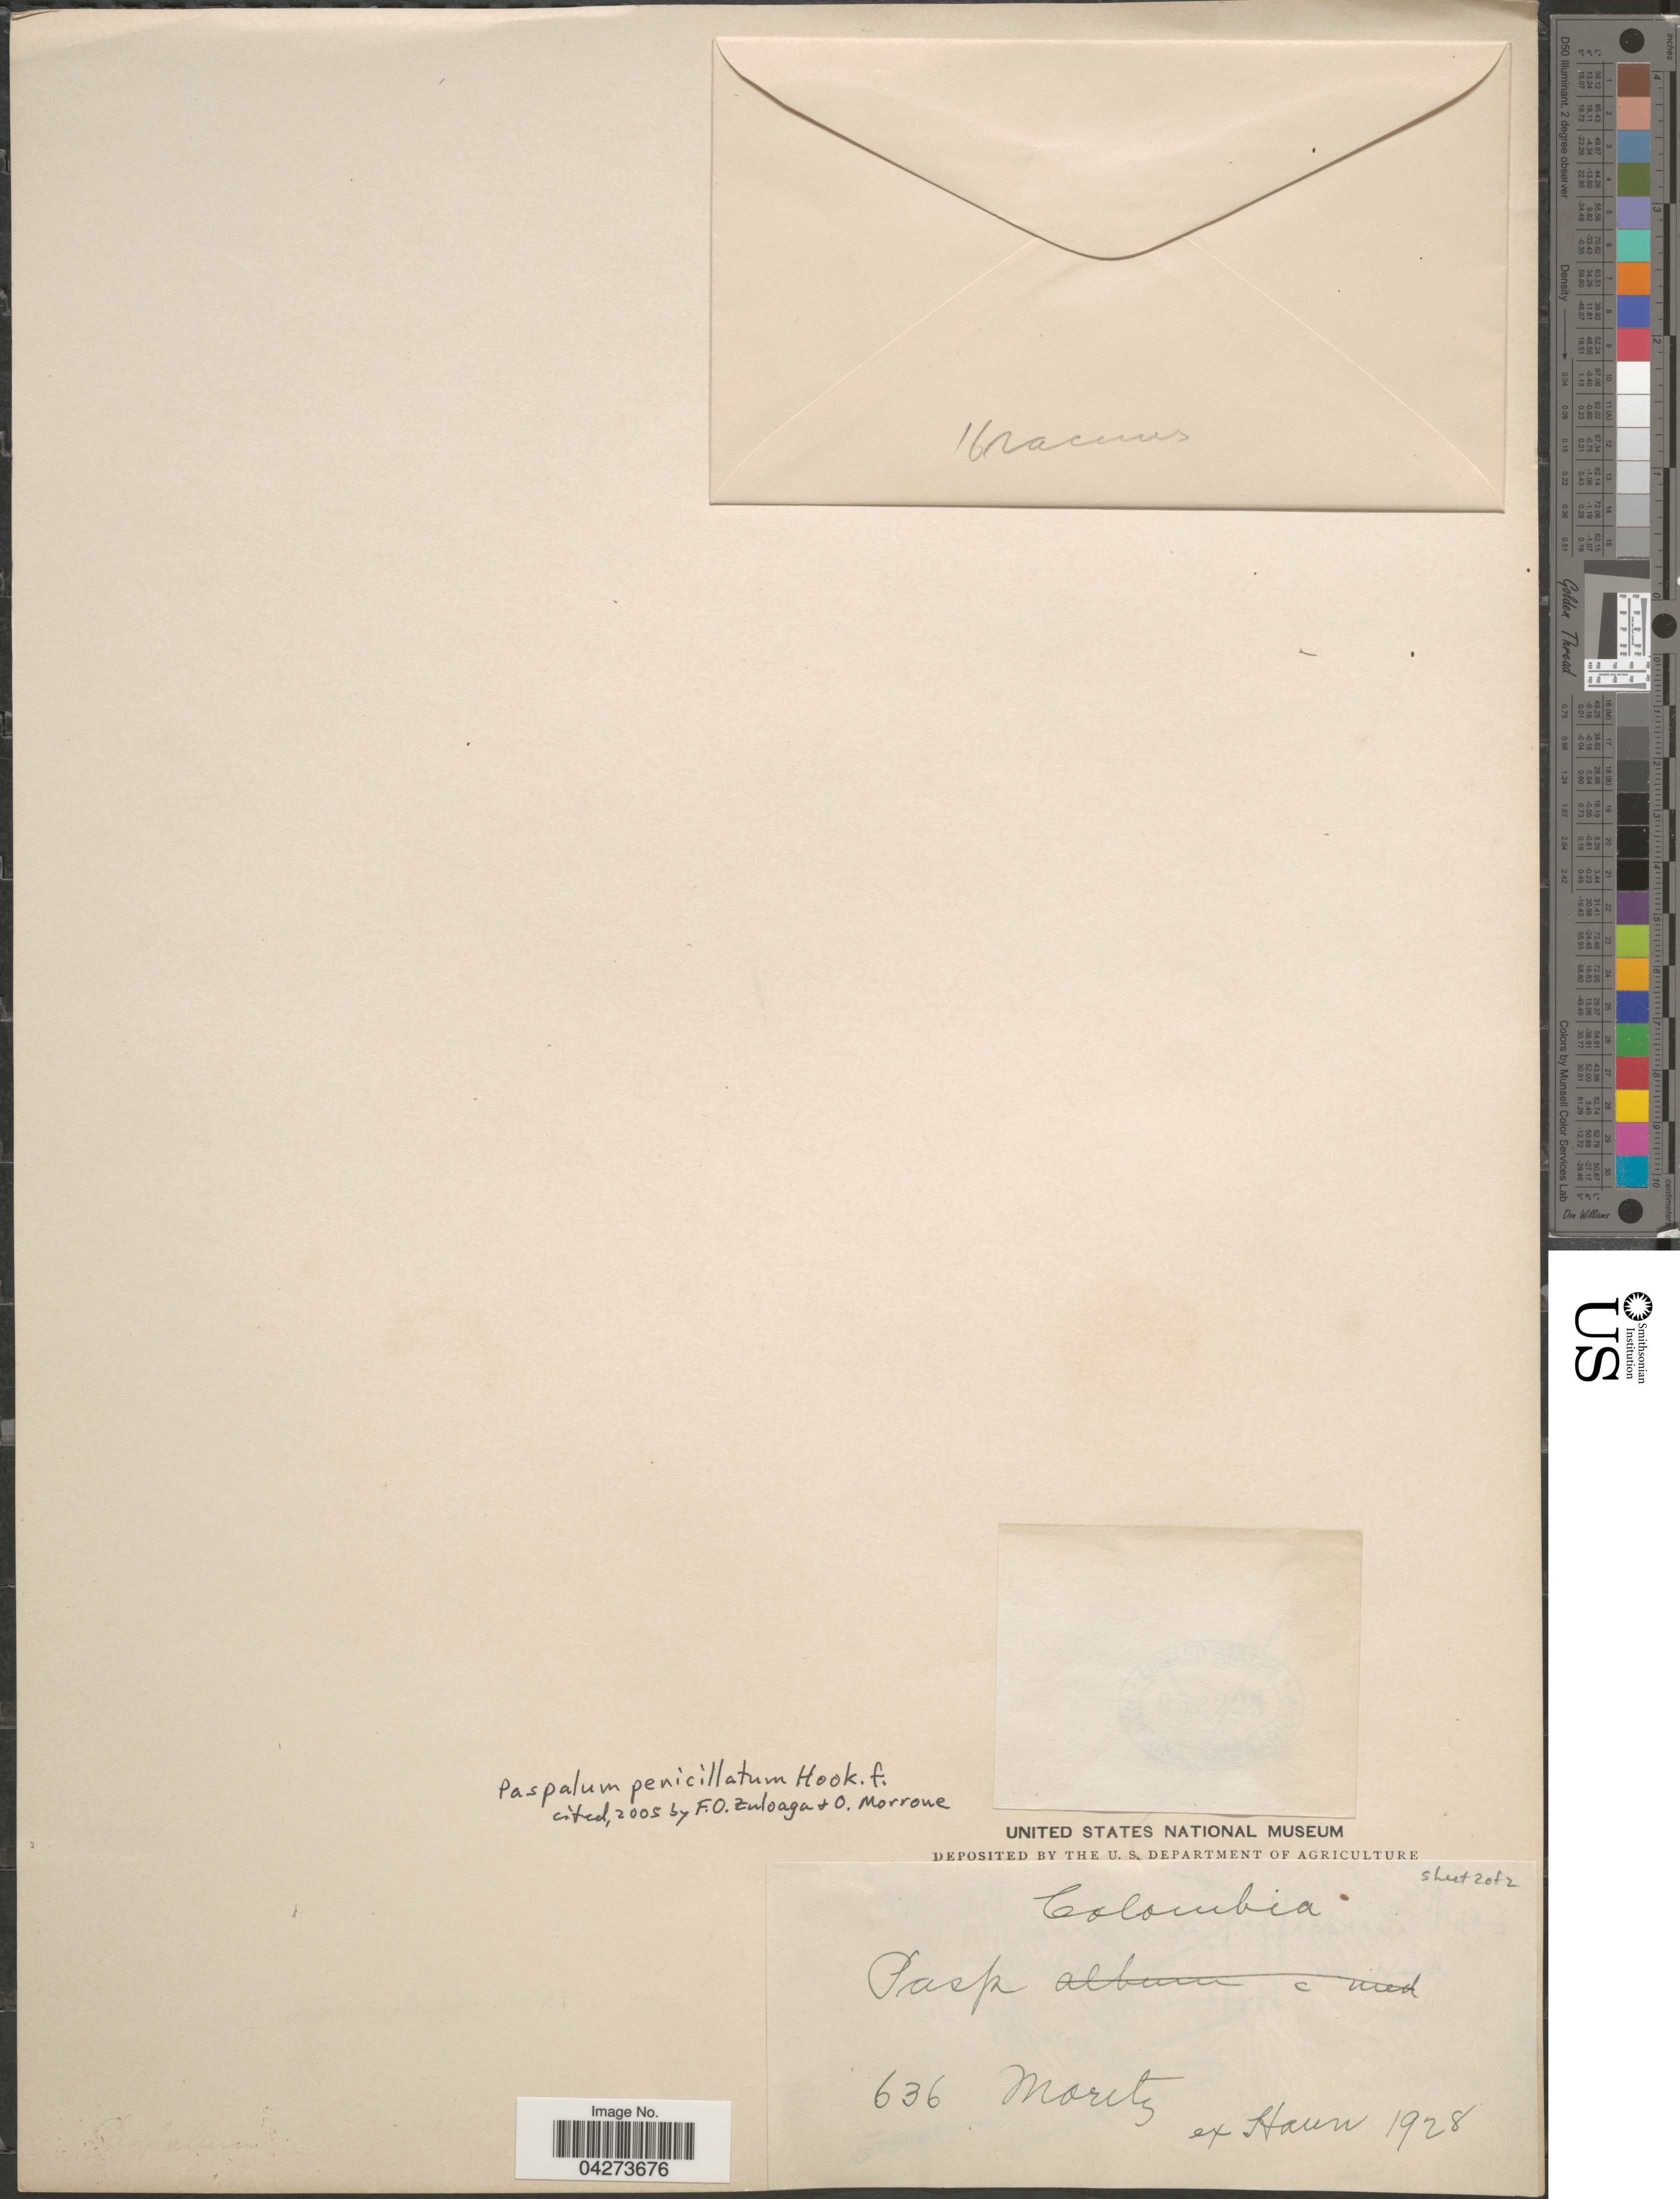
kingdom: Plantae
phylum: Tracheophyta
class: Liliopsida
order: Poales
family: Poaceae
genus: Paspalum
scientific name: Paspalum penicillatum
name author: Hook. f.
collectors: Moritz, --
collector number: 636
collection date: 1928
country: Colombia